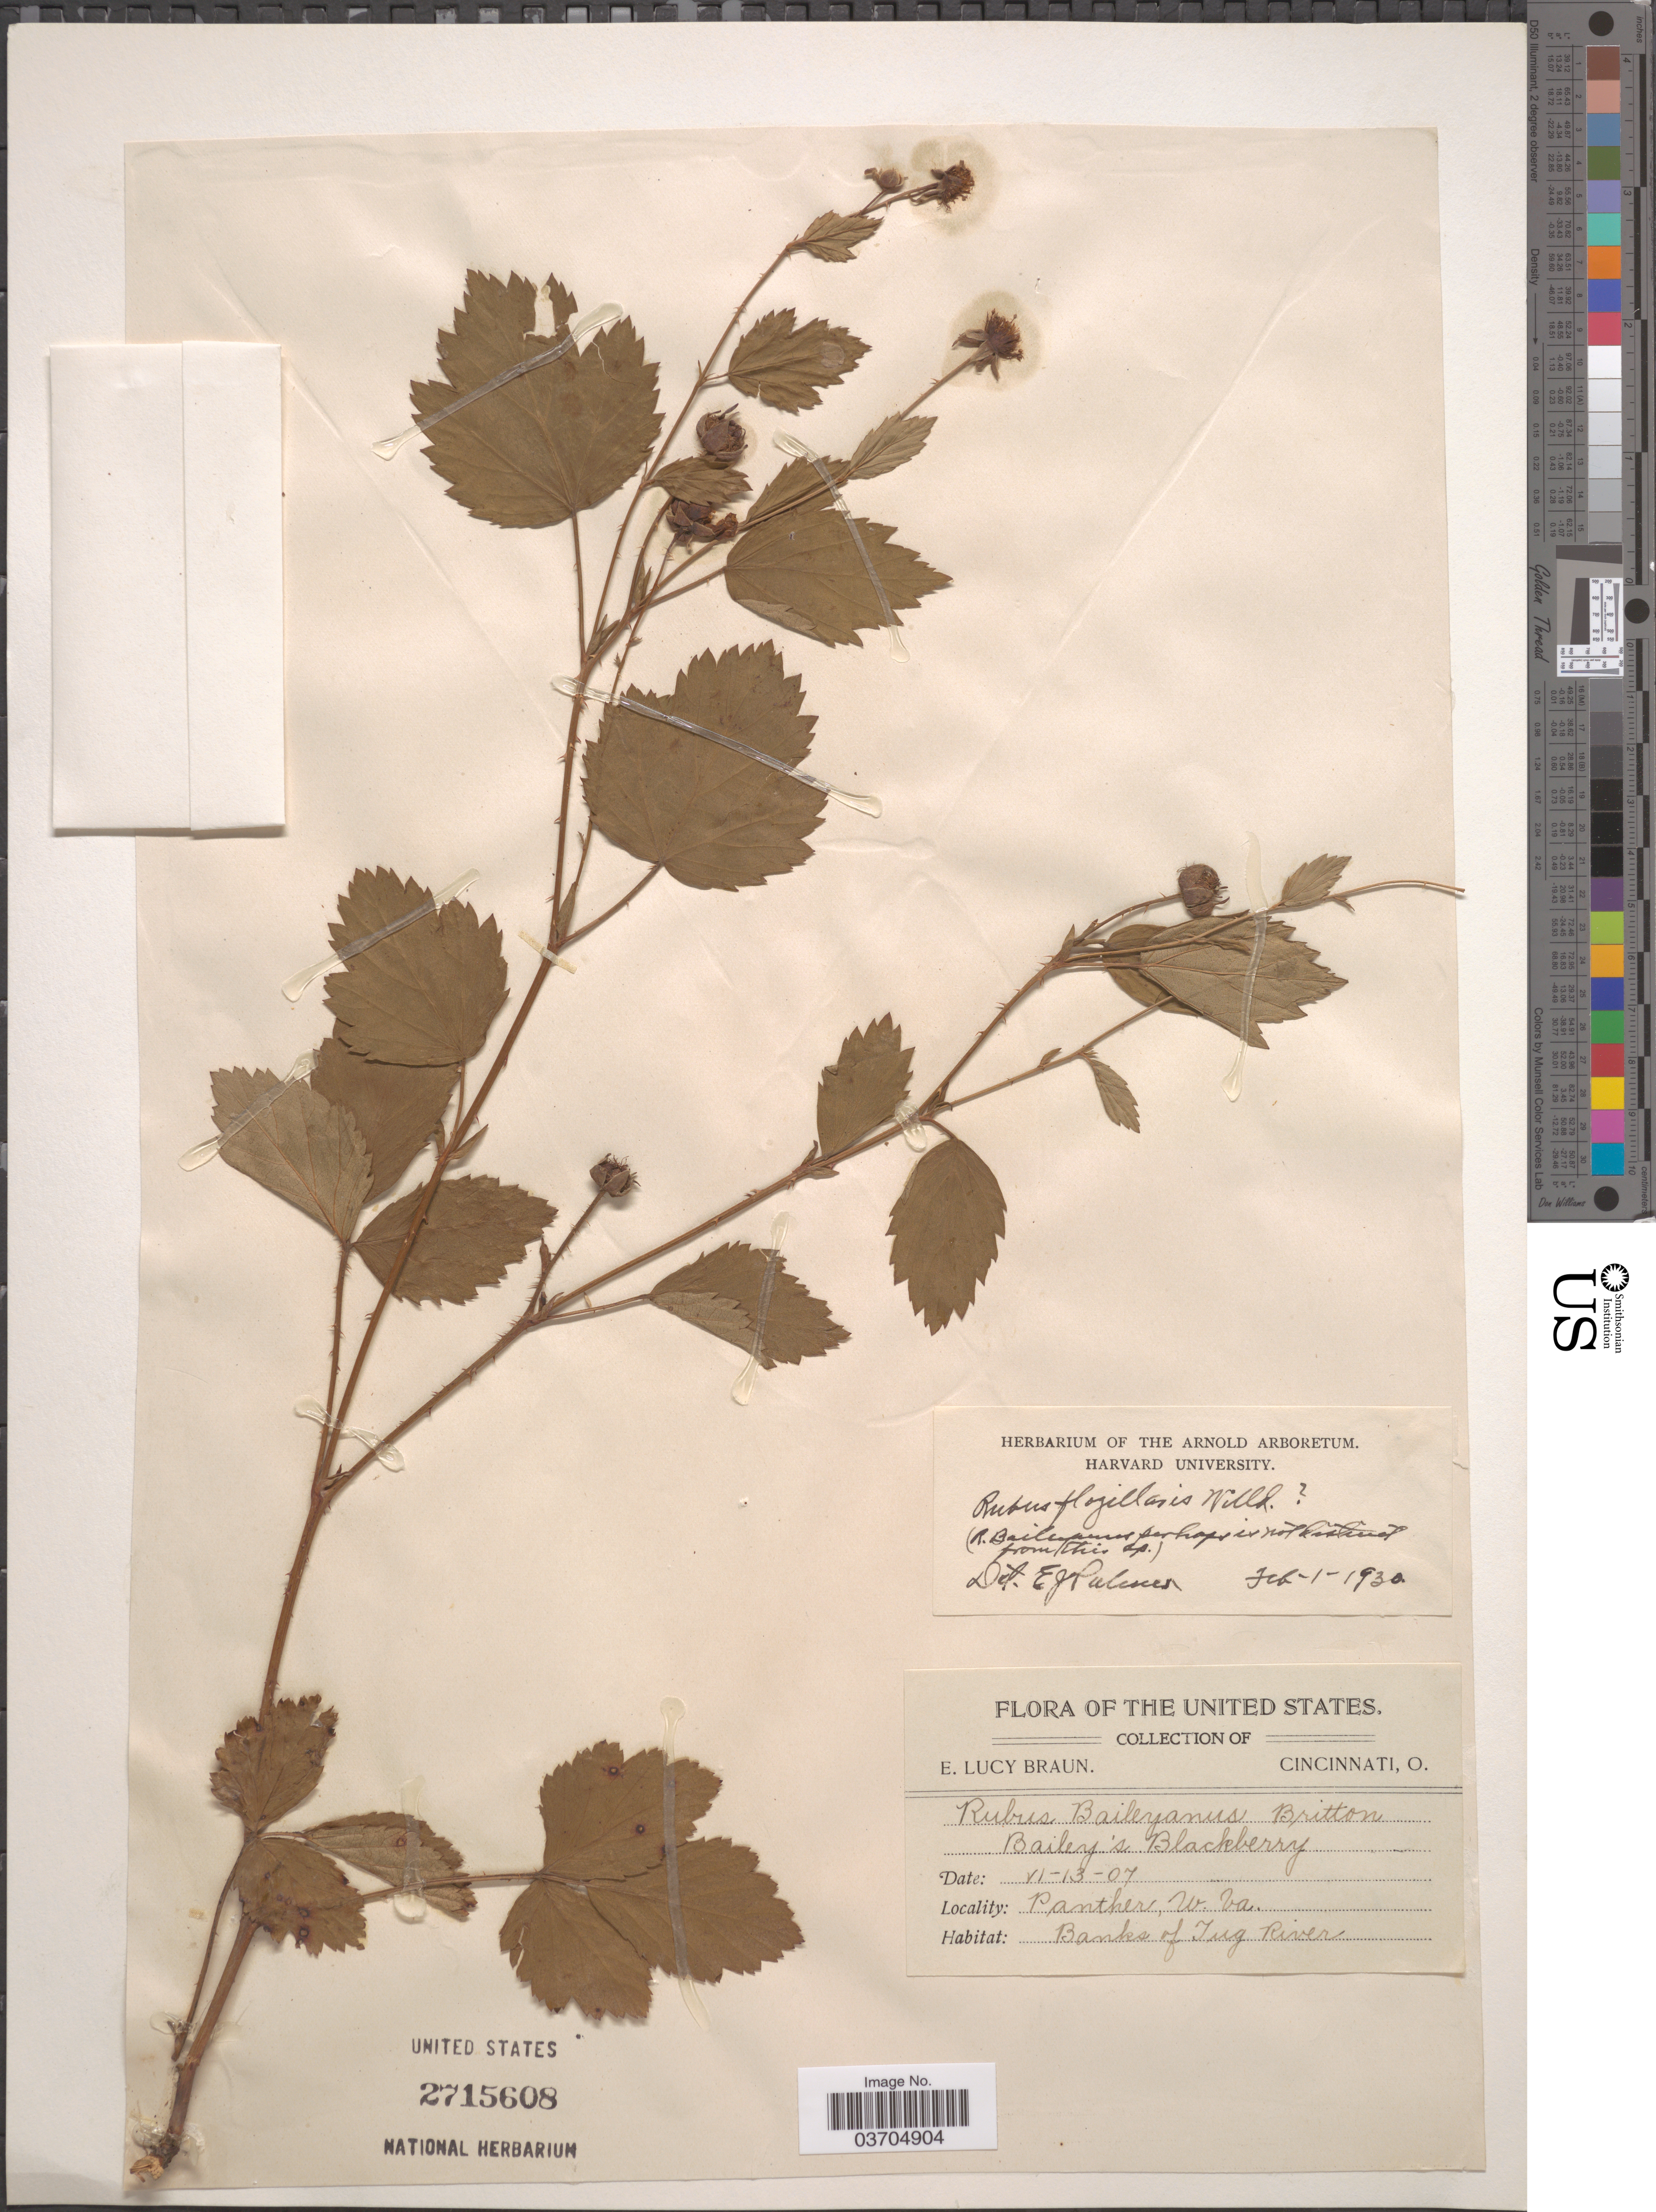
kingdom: Plantae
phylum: Tracheophyta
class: Magnoliopsida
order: Rosales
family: Rosaceae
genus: Rubus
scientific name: Rubus flagellaris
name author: Willd.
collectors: E. L. Braun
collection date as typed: Transcribed d/m/y: 13/6/7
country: United States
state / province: West Virginia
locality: Panther. Banks of Tug River.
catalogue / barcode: US 2715608